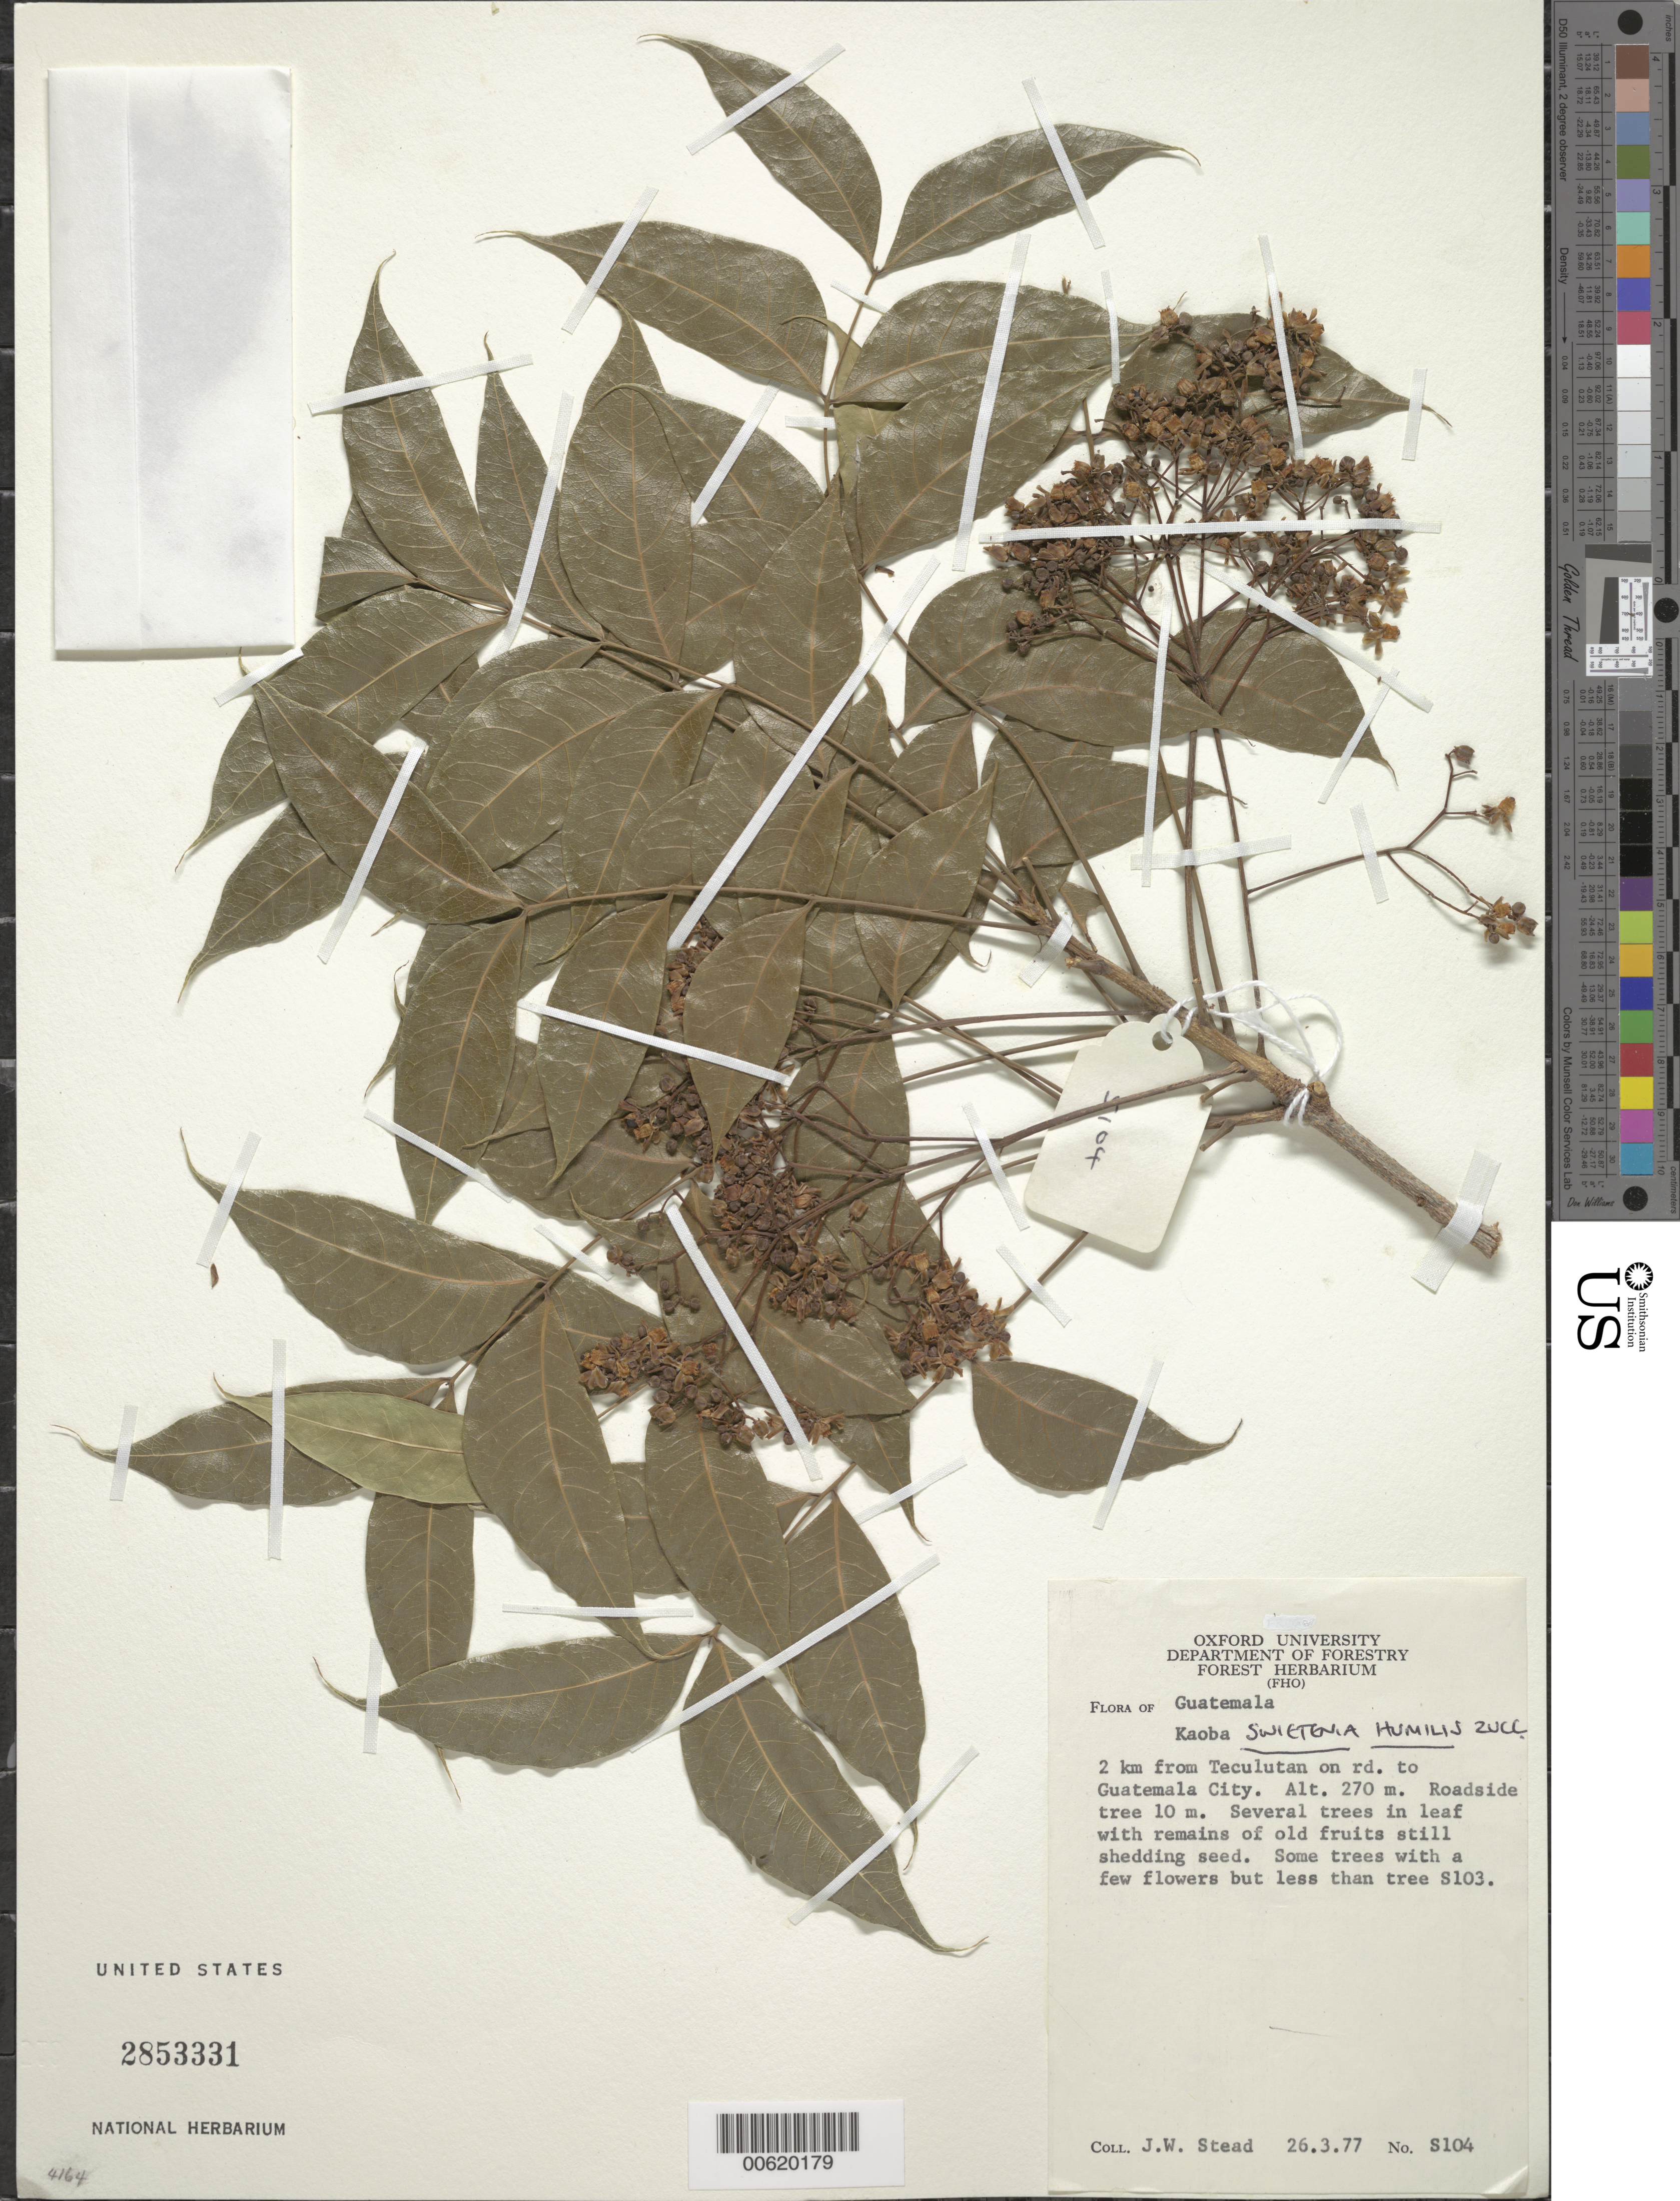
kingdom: Plantae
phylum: Tracheophyta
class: Magnoliopsida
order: Sapindales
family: Meliaceae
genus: Swietenia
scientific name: Swietenia humilis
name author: Zucc.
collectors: J. Stead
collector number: s104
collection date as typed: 26 Mar 1977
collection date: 1977-03-26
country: Guatemala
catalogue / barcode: US 2853331